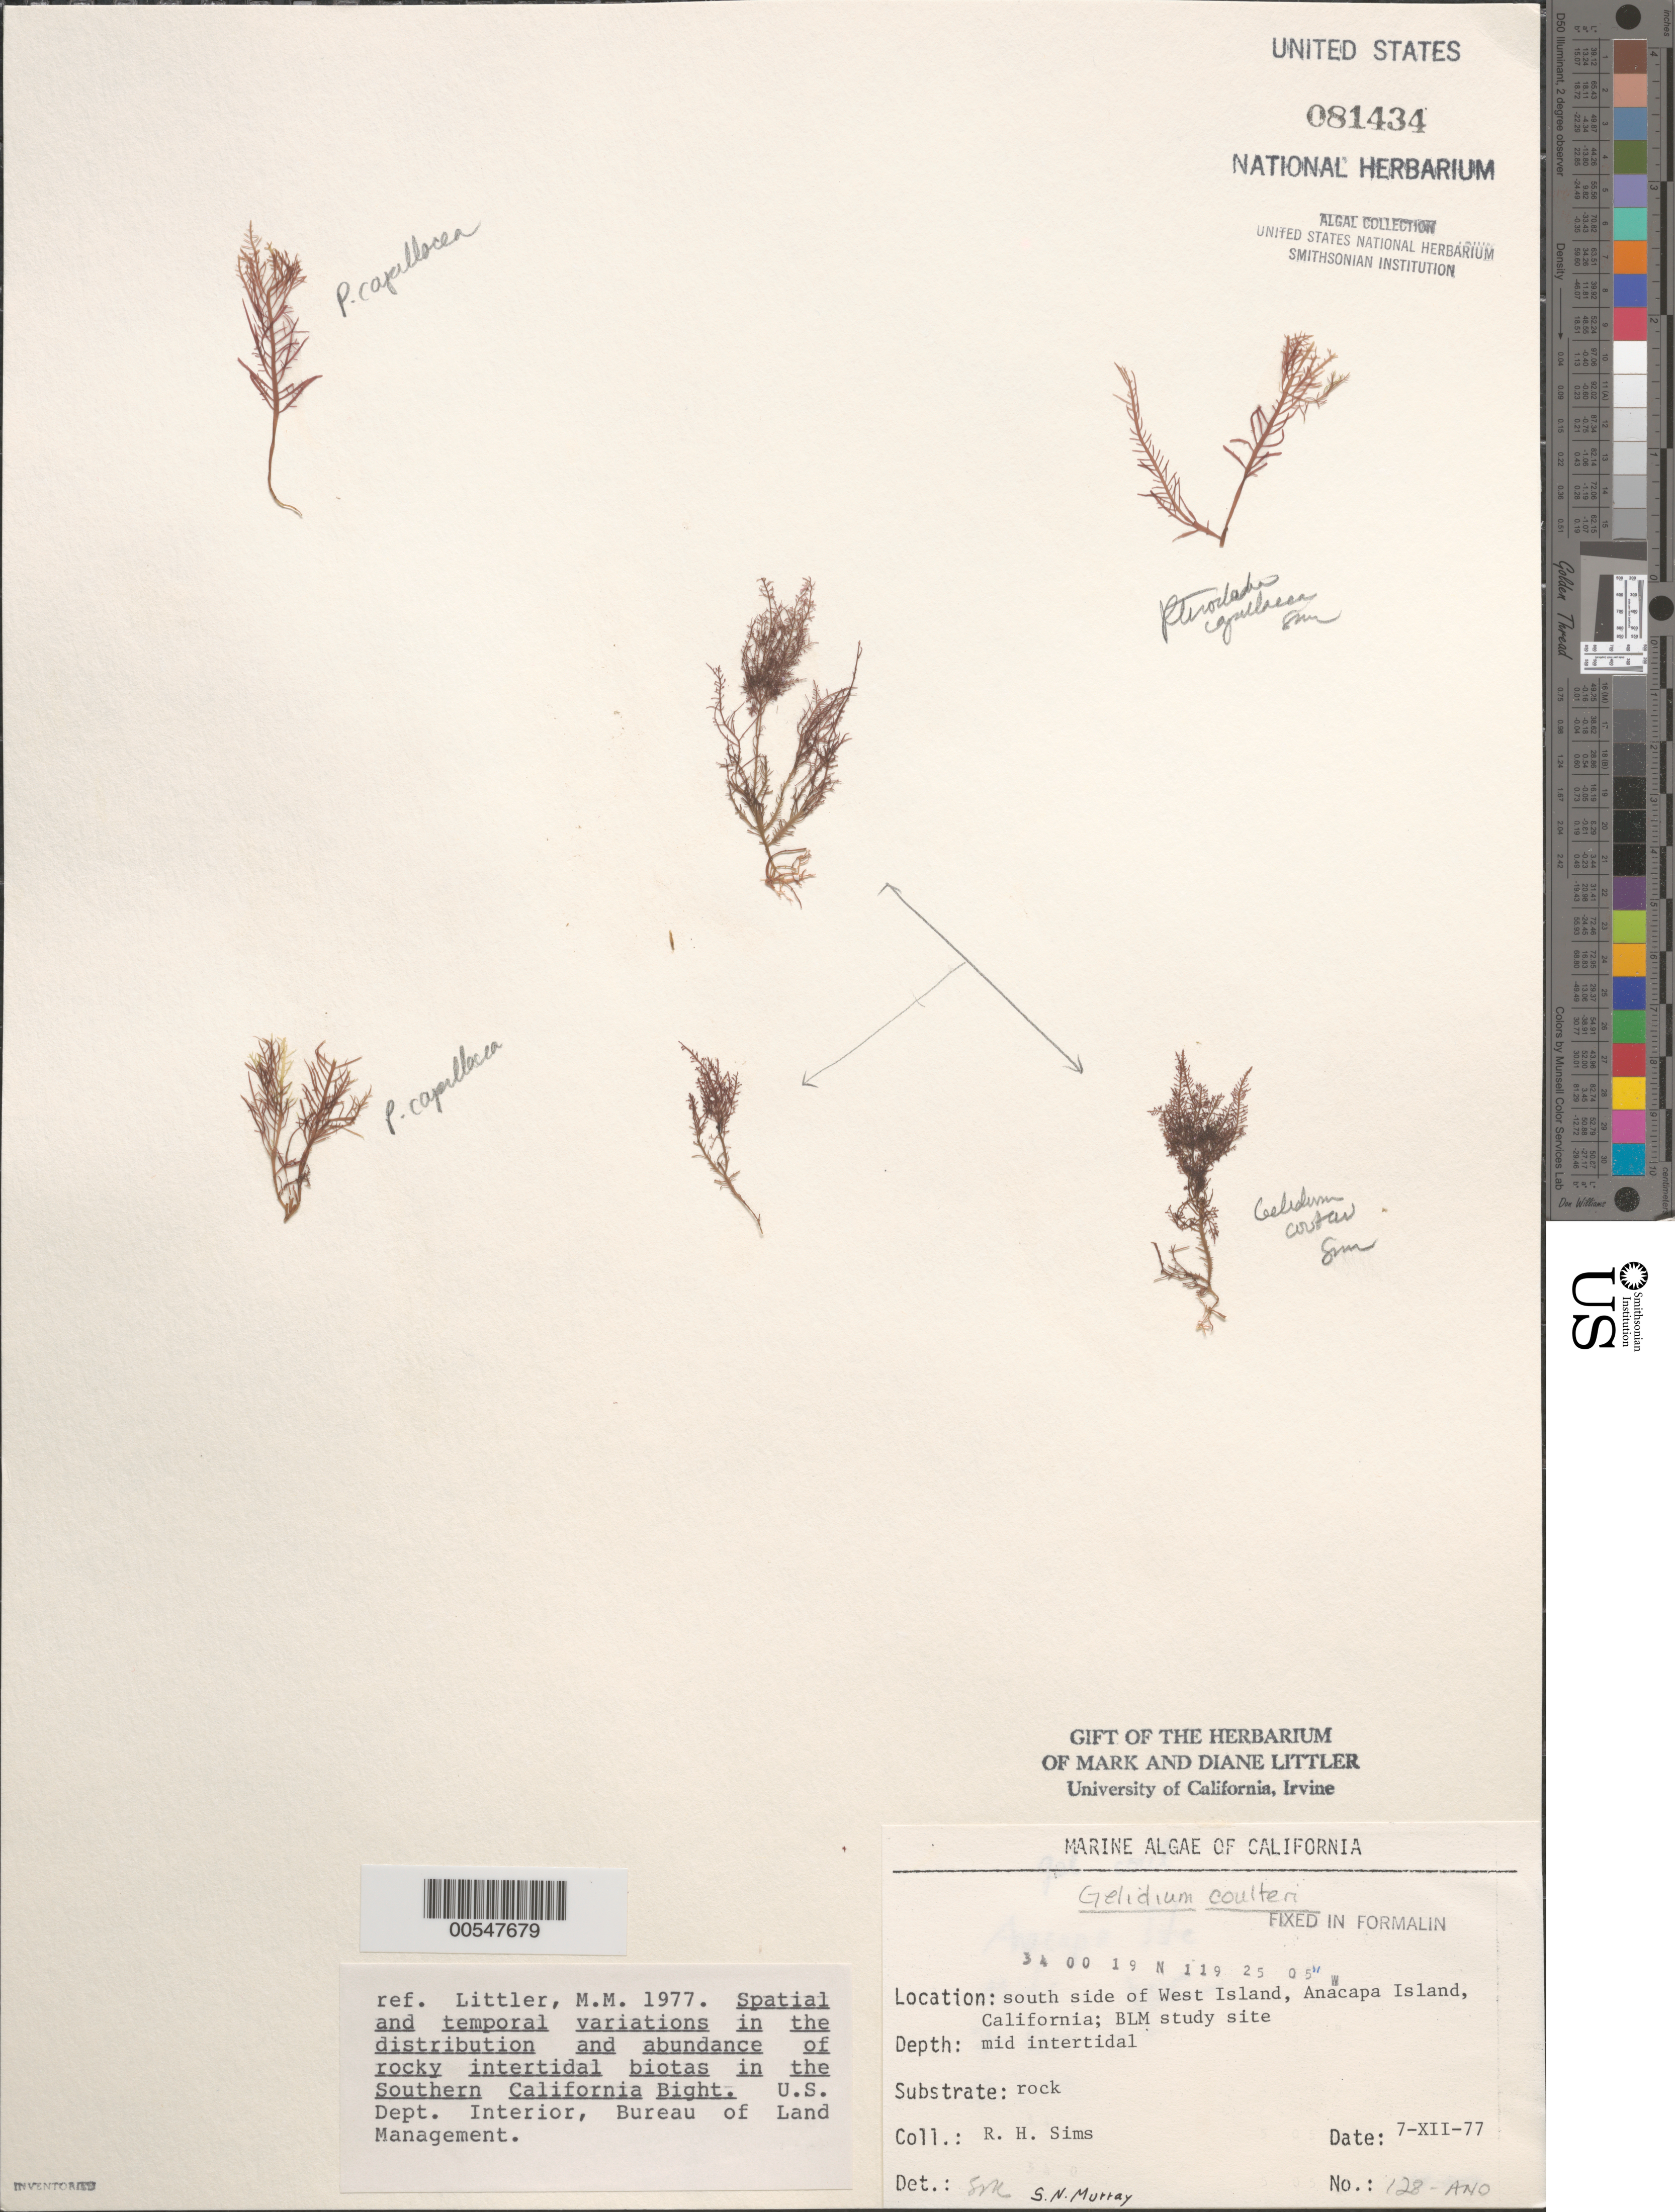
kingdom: Plantae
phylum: Rhodophyta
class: Florideophyceae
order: Gelidiales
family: Gelidiaceae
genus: Gelidium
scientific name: Gelidium coulteri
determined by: Murray, S. N.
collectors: R. H. Sims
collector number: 128-ANO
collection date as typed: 07 Dec 1977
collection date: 1977-12-07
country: United States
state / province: California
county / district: Ventura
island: Anacapa Island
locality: South side of west island, near Cat Rock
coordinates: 34 00'19"N, 119 25'05"W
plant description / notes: BLM-SOCALBIGHT Rocky Intertidal Survey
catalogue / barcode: US 81434